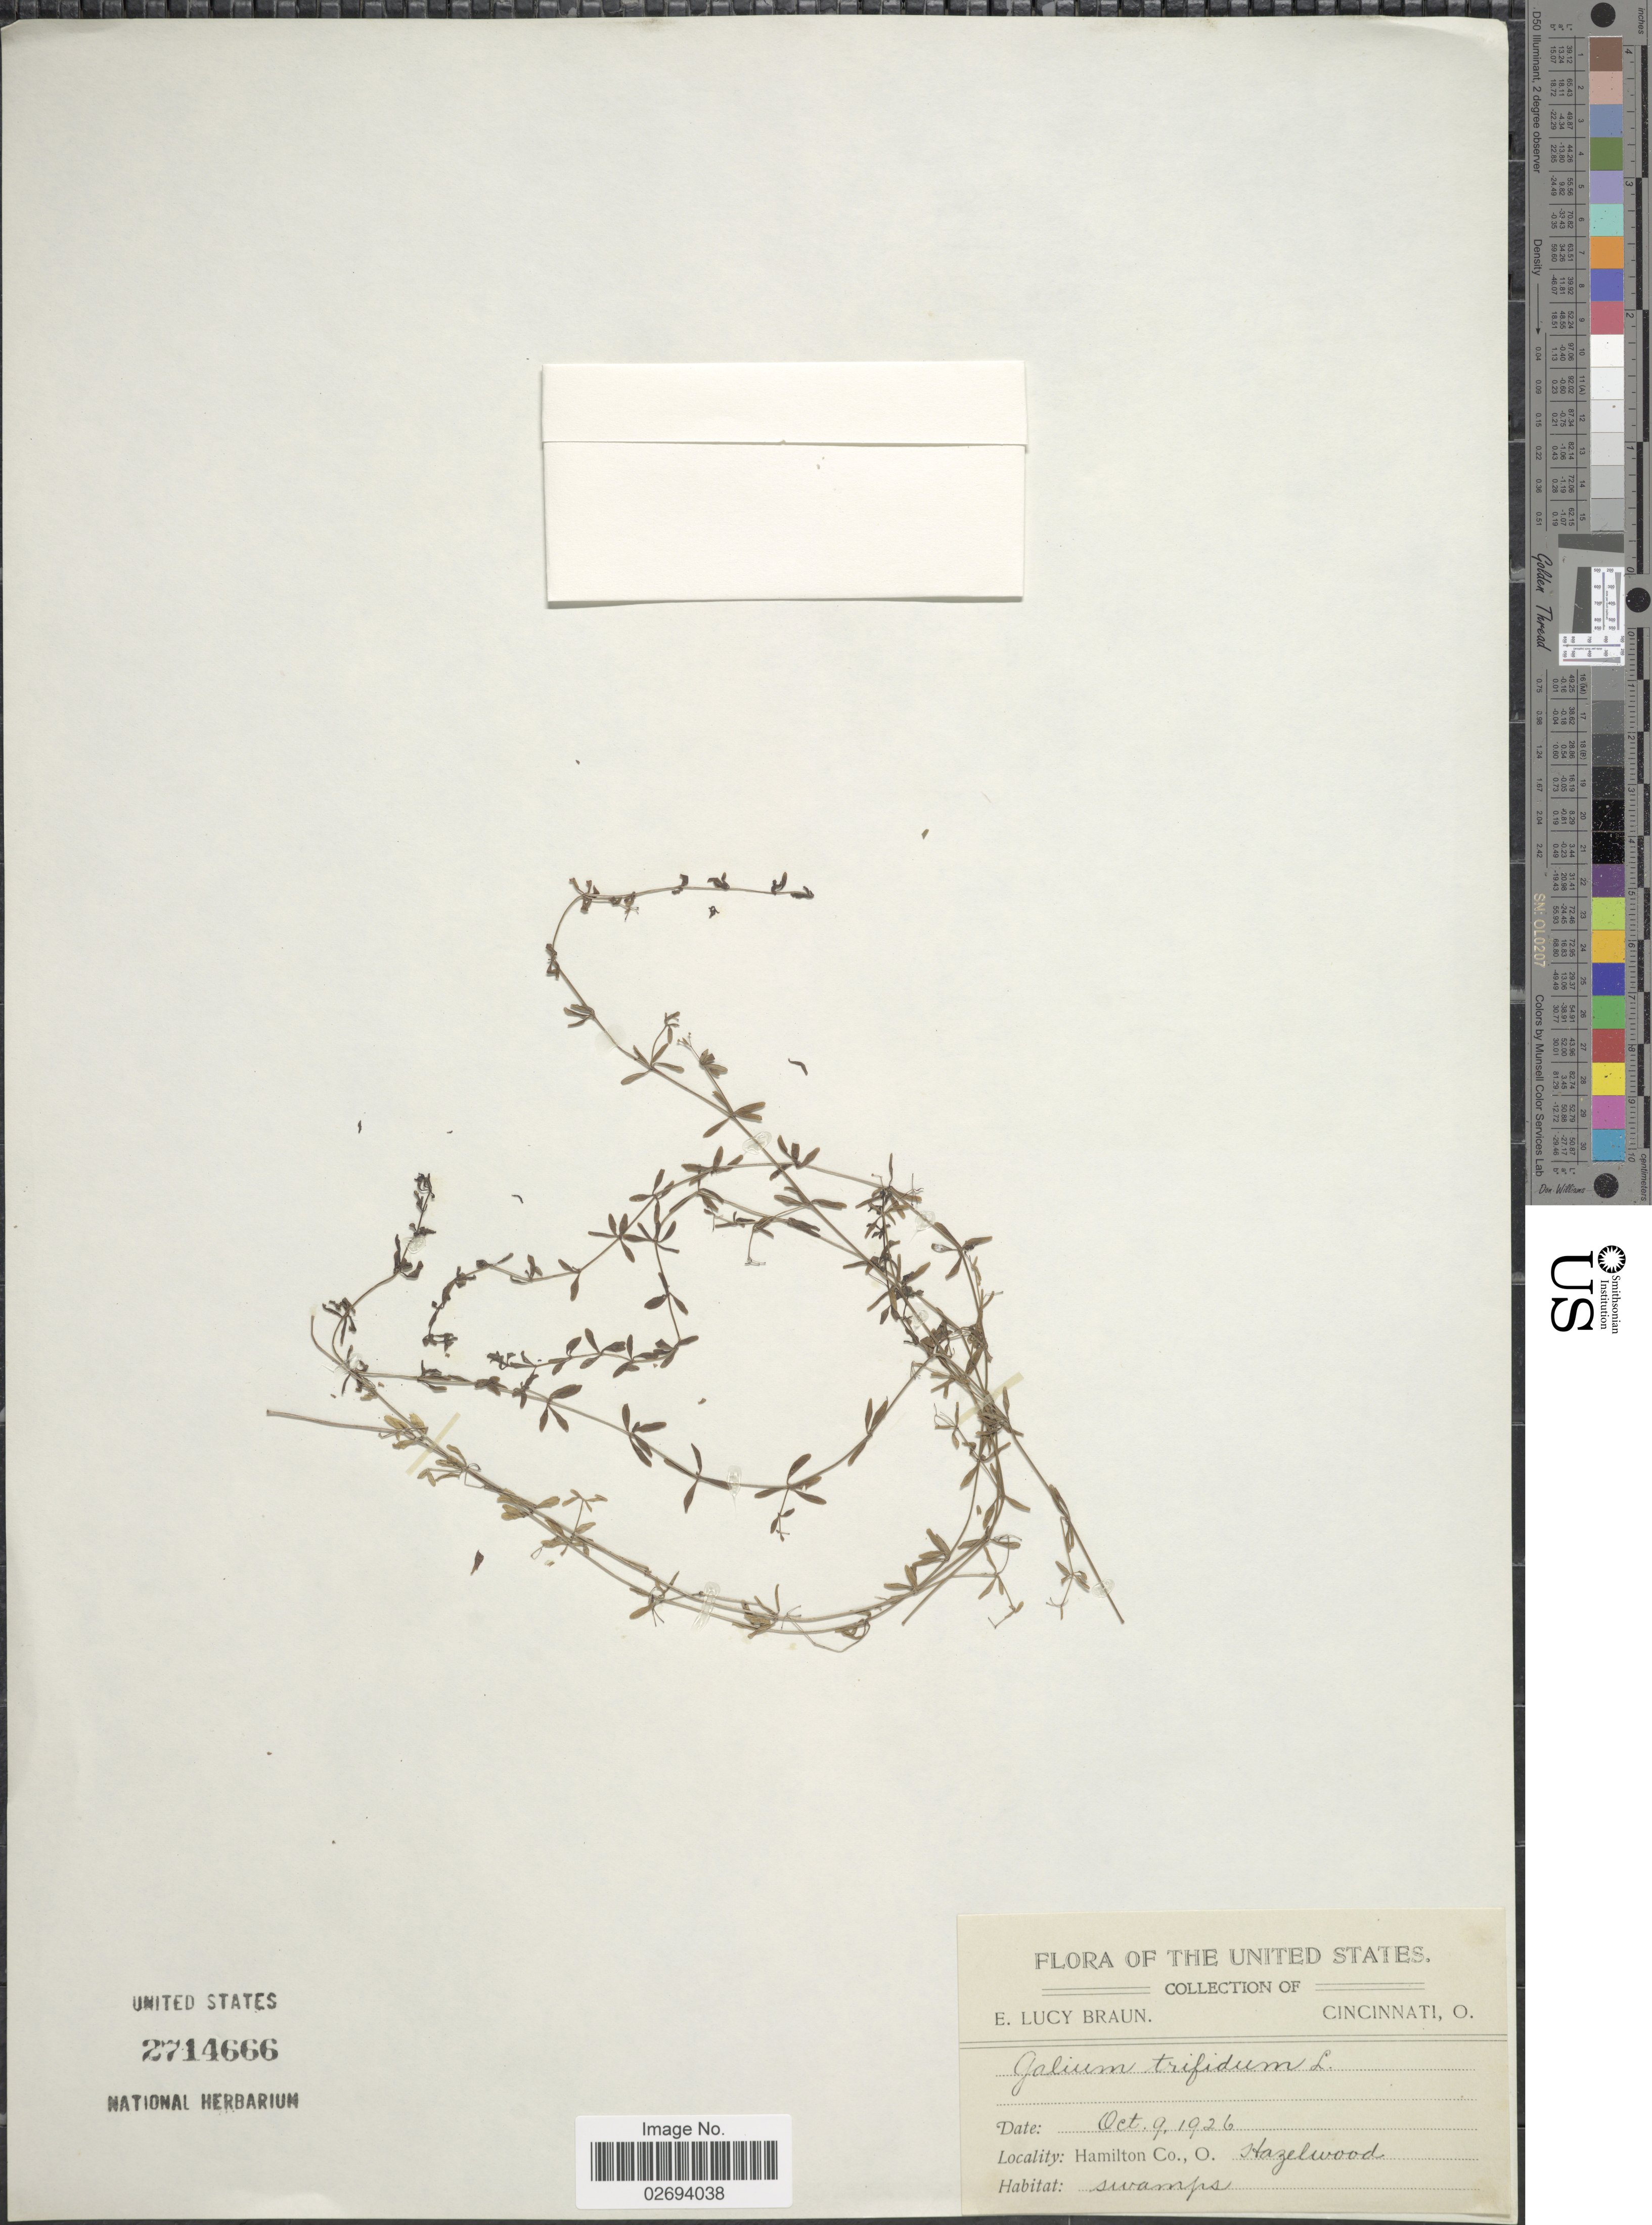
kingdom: Plantae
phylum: Tracheophyta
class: Magnoliopsida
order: Gentianales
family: Rubiaceae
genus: Galium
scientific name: Galium trifidum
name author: L.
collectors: E. L. Braun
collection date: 1926-10-09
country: United States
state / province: Ohio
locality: Hamilton Co., Hazelwood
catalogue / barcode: US 2714666